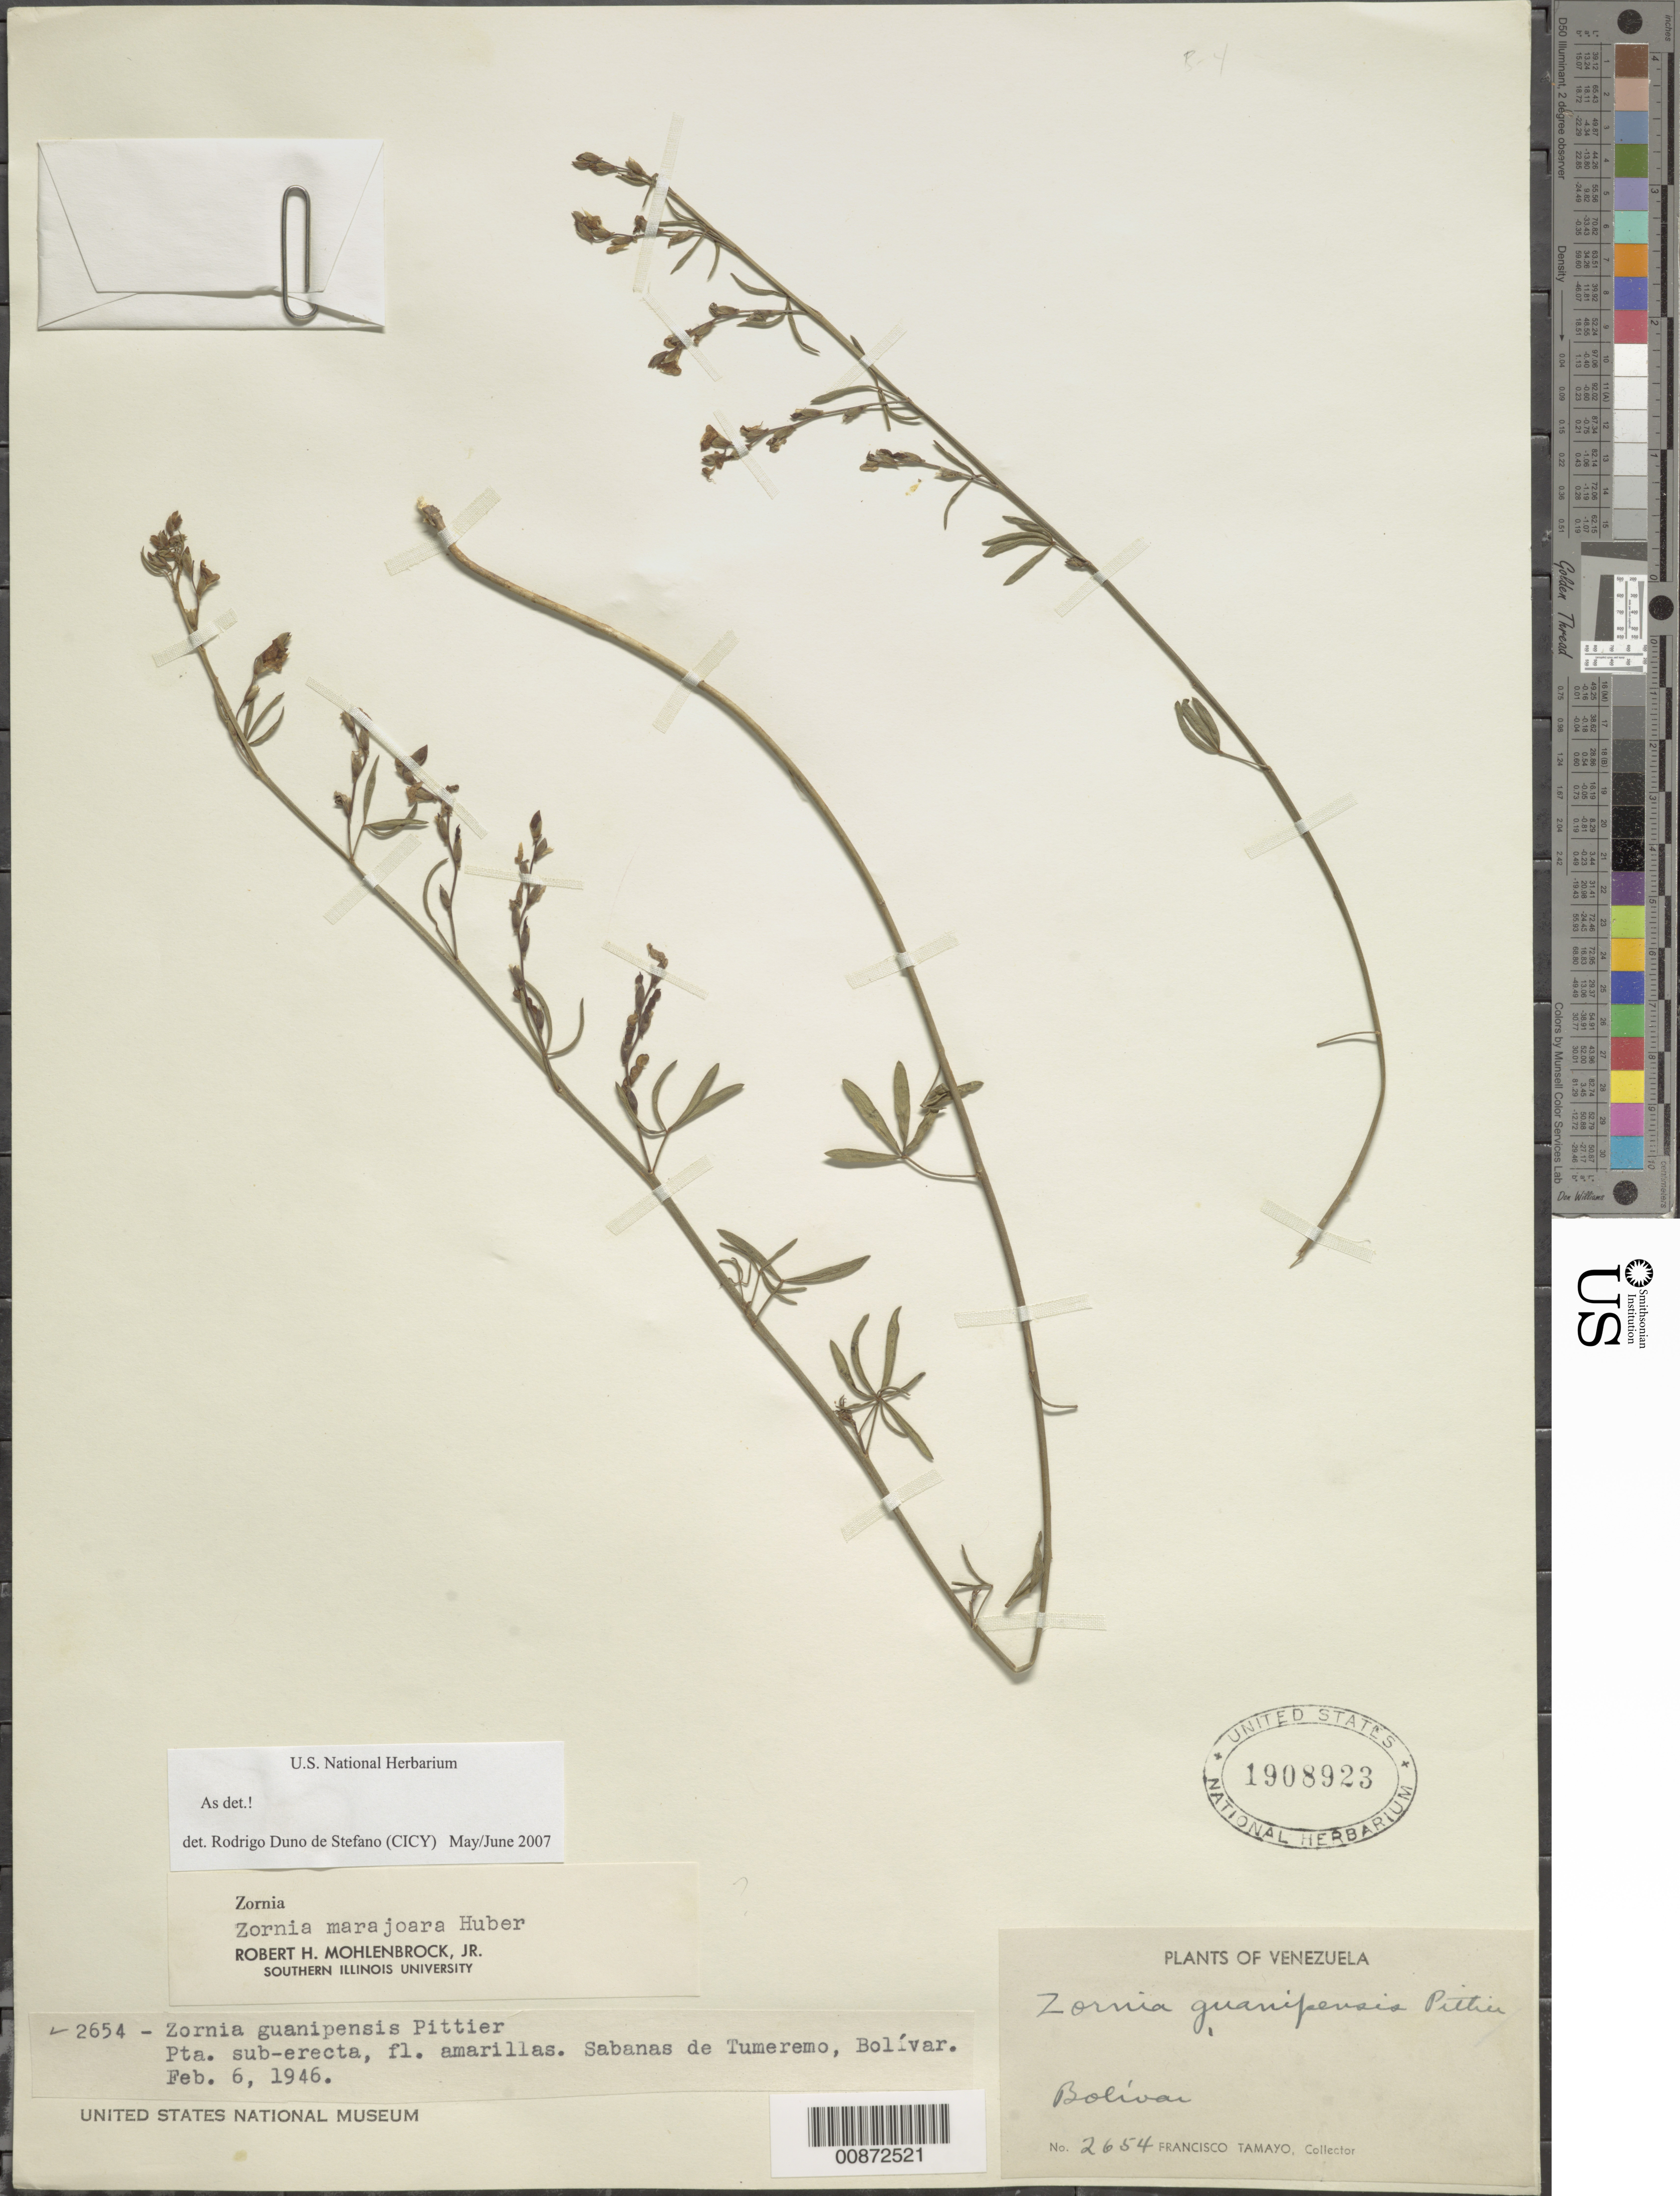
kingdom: Plantae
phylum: Tracheophyta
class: Magnoliopsida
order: Fabales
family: Fabaceae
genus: Zornia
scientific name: Zornia marajoara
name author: Huber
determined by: Mohlenbrock, Robert H., Jr.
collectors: F. Tamayo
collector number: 2654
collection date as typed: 6-Feb-46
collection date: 1946-02-06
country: Venezuela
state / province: Bolívar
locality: Sabanas de Tumeremo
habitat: Sabanas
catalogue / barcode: US 1908923